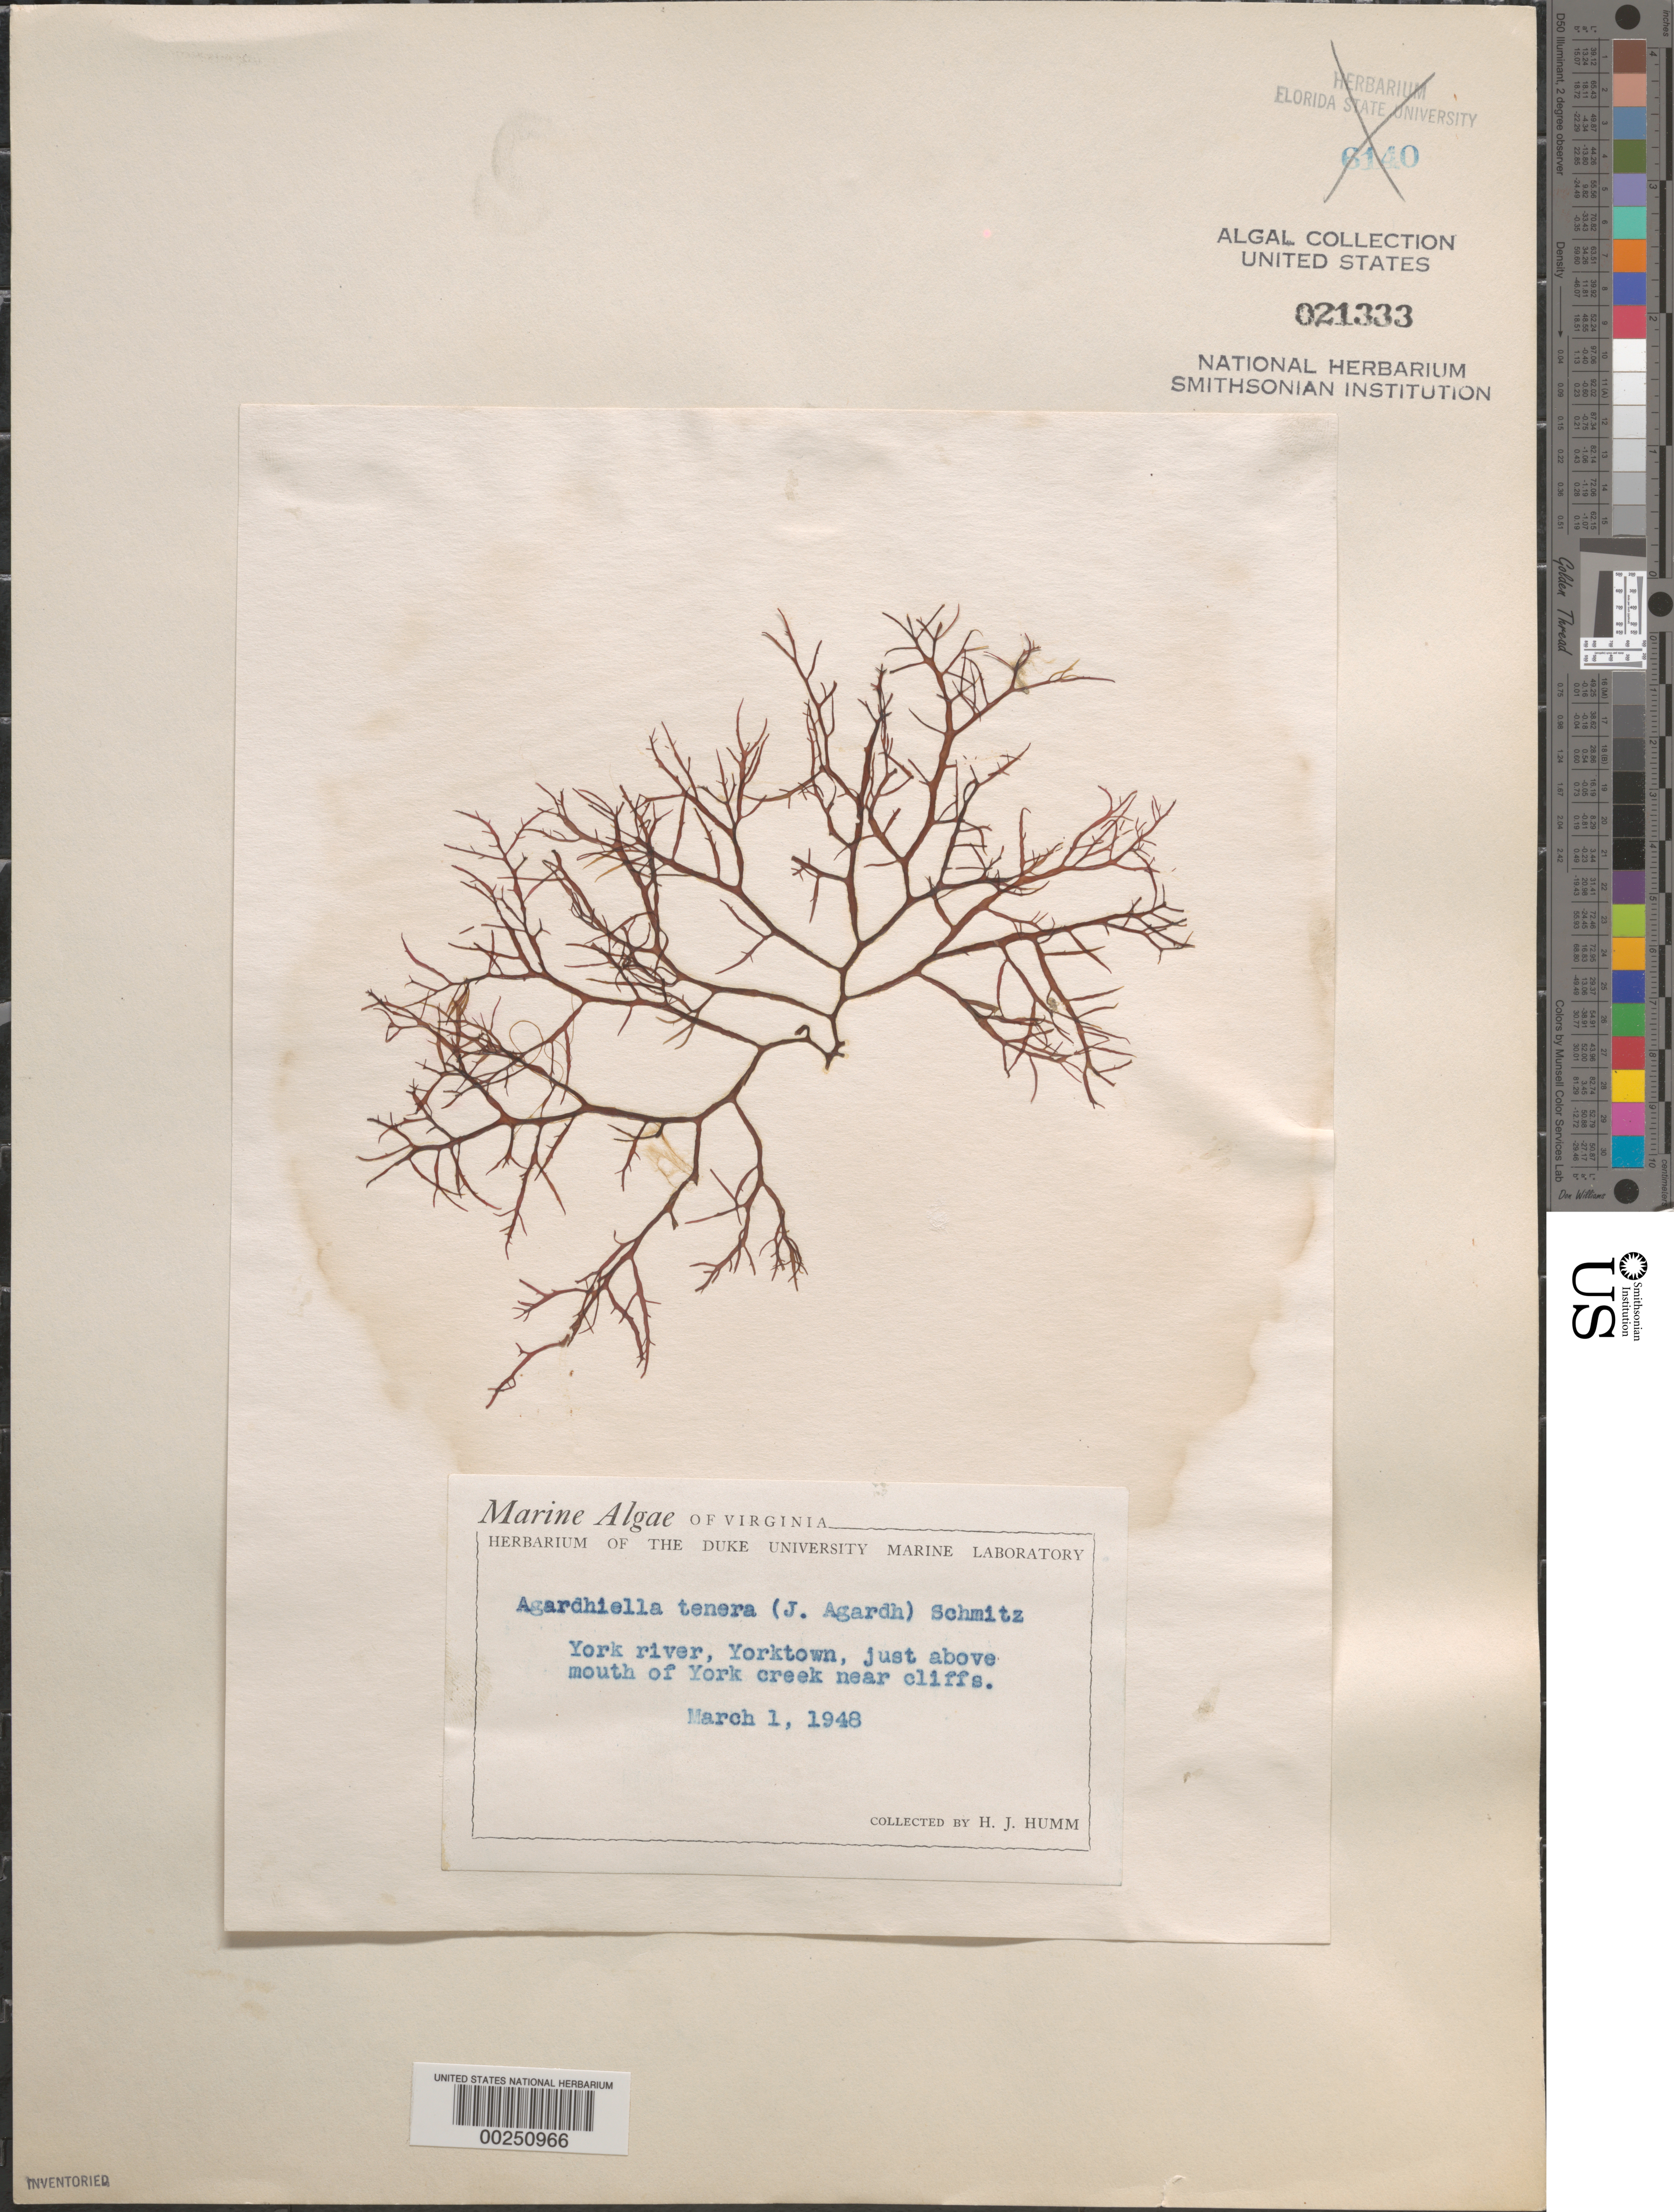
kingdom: Plantae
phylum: Rhodophyta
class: Florideophyceae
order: Gigartinales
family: Solieriaceae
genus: Agardhiella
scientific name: Agardhiella tenera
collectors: H. J. Humm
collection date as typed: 01 Mar 1948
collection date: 1948-03-01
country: United States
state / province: Virginia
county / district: York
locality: York River, Yorktown, just above York Creek mouth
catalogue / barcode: US 21333